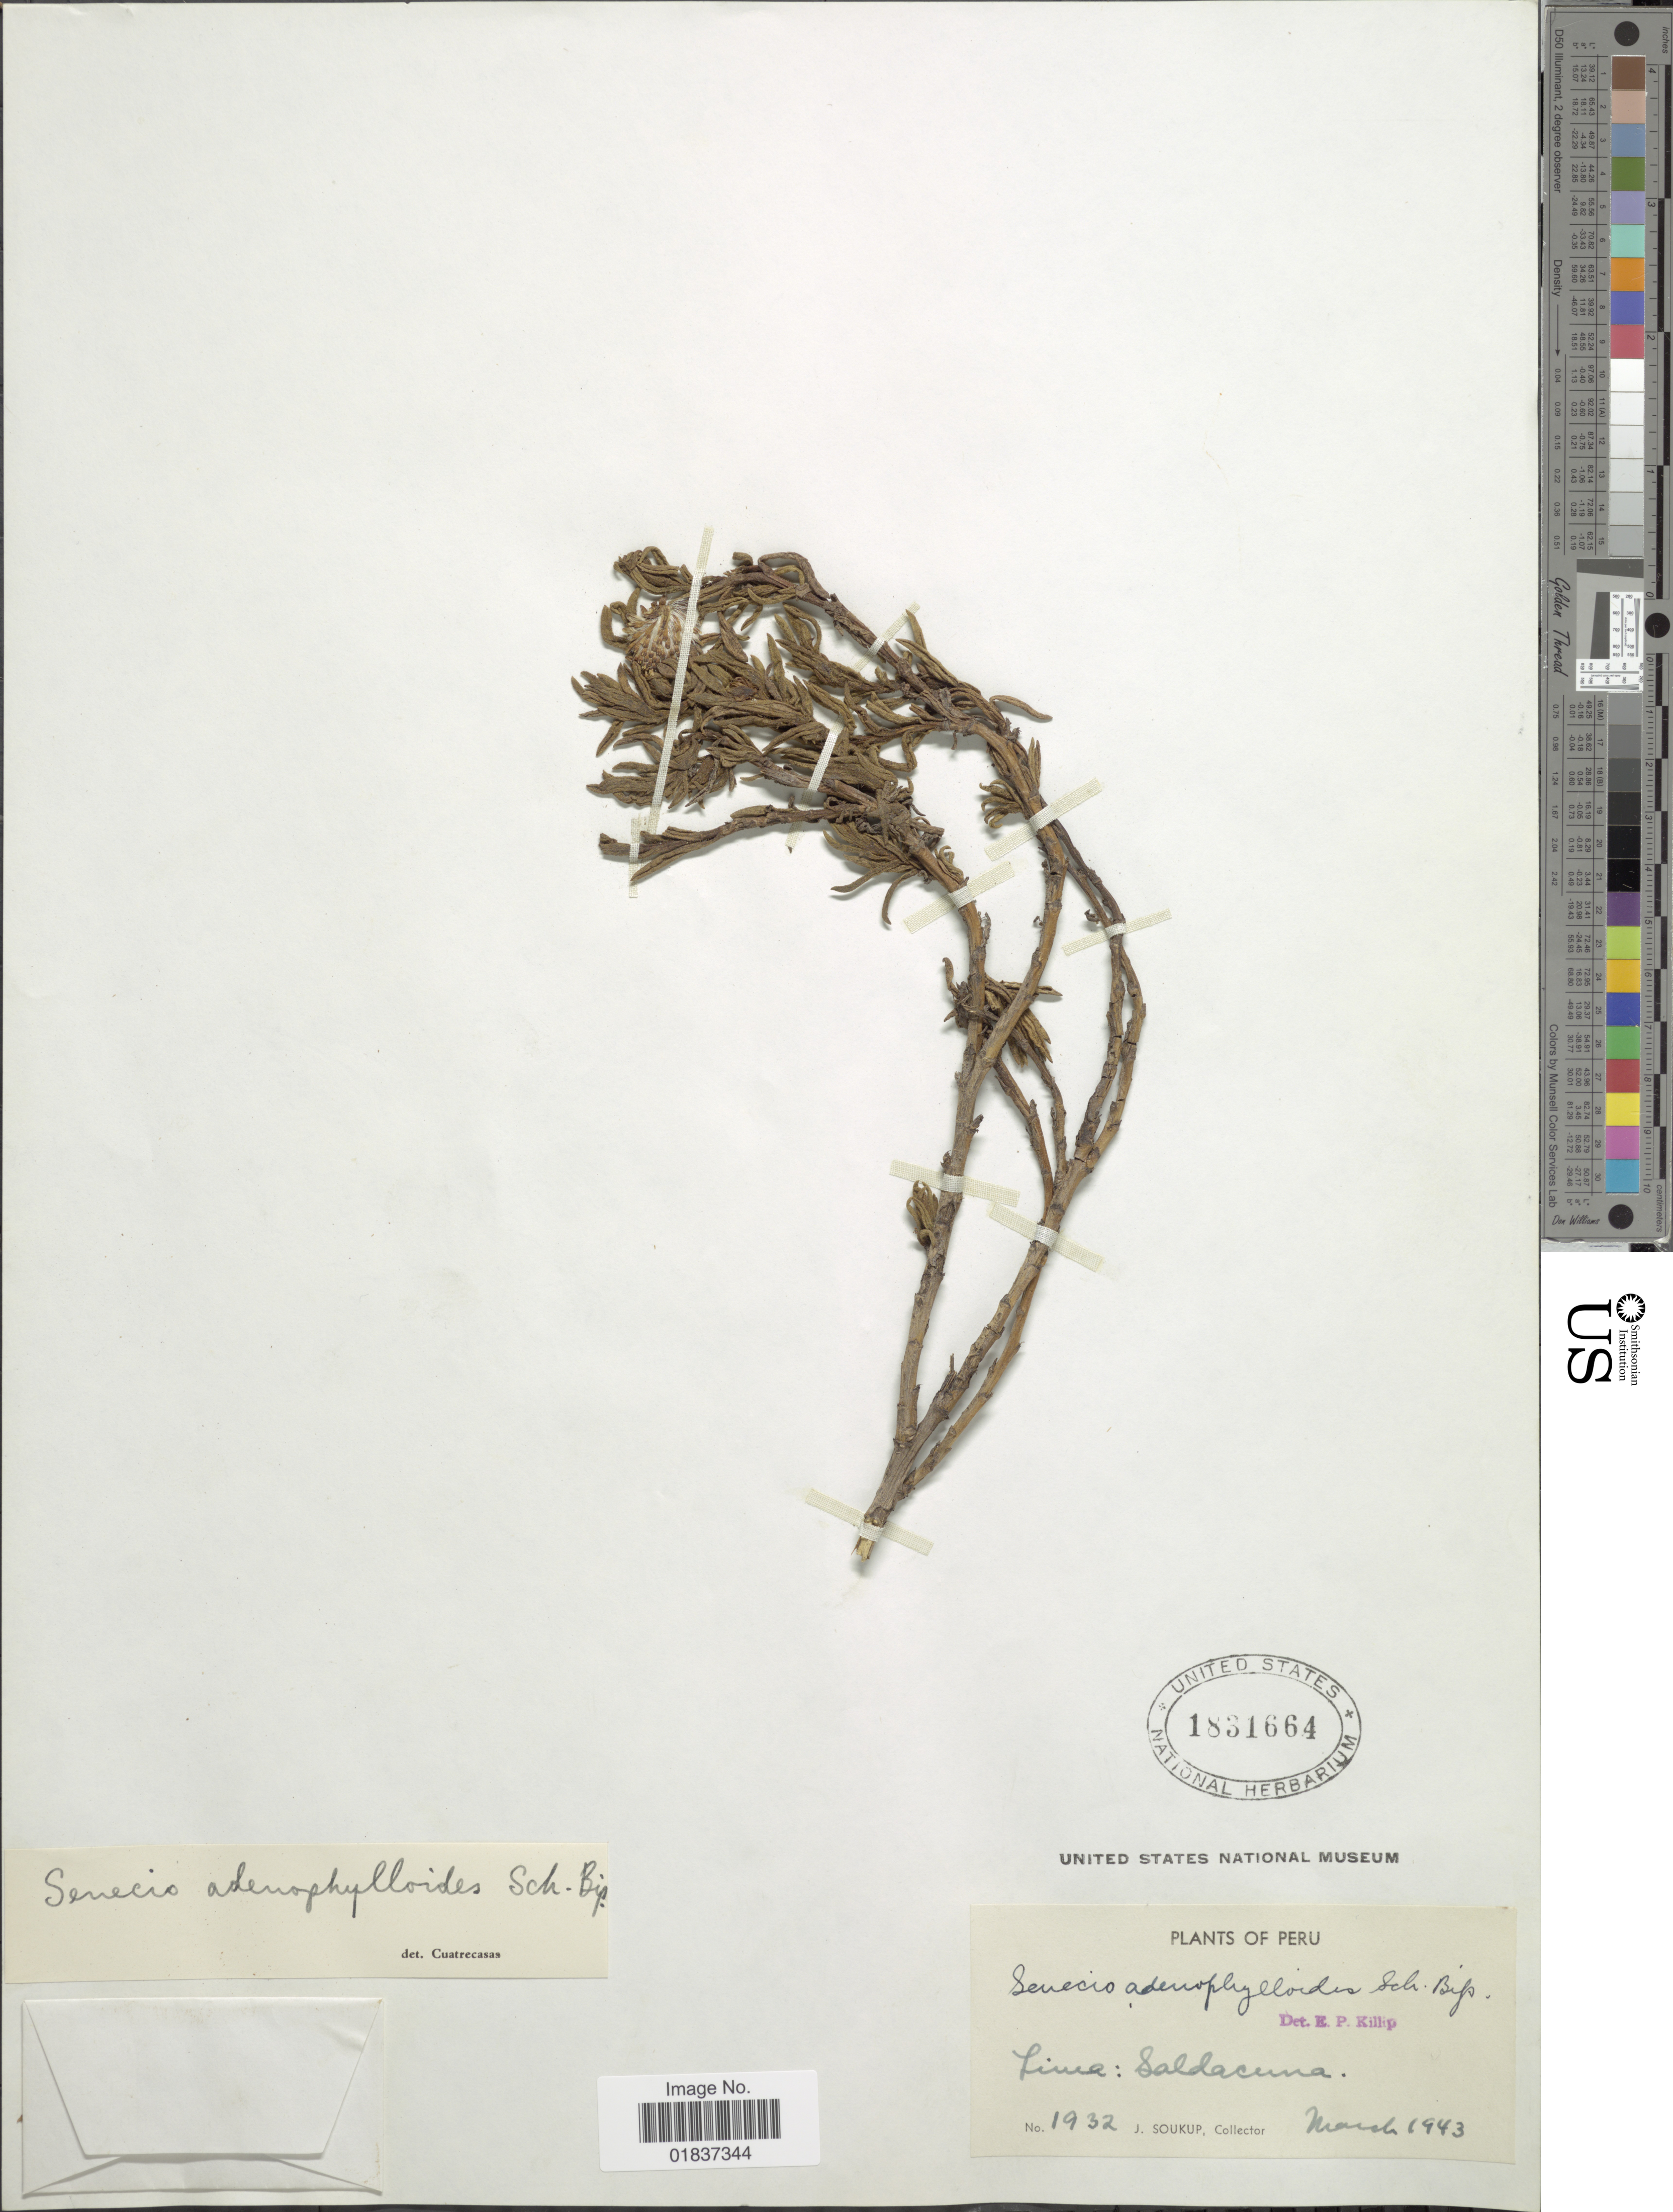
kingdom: Plantae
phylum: Tracheophyta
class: Magnoliopsida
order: Asterales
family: Asteraceae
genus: Senecio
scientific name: Senecio rufescens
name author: DC.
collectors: J. Soukup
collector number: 1932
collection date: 1943-03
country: Peru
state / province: Lima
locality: Lima: Saldacuna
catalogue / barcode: US 1831664